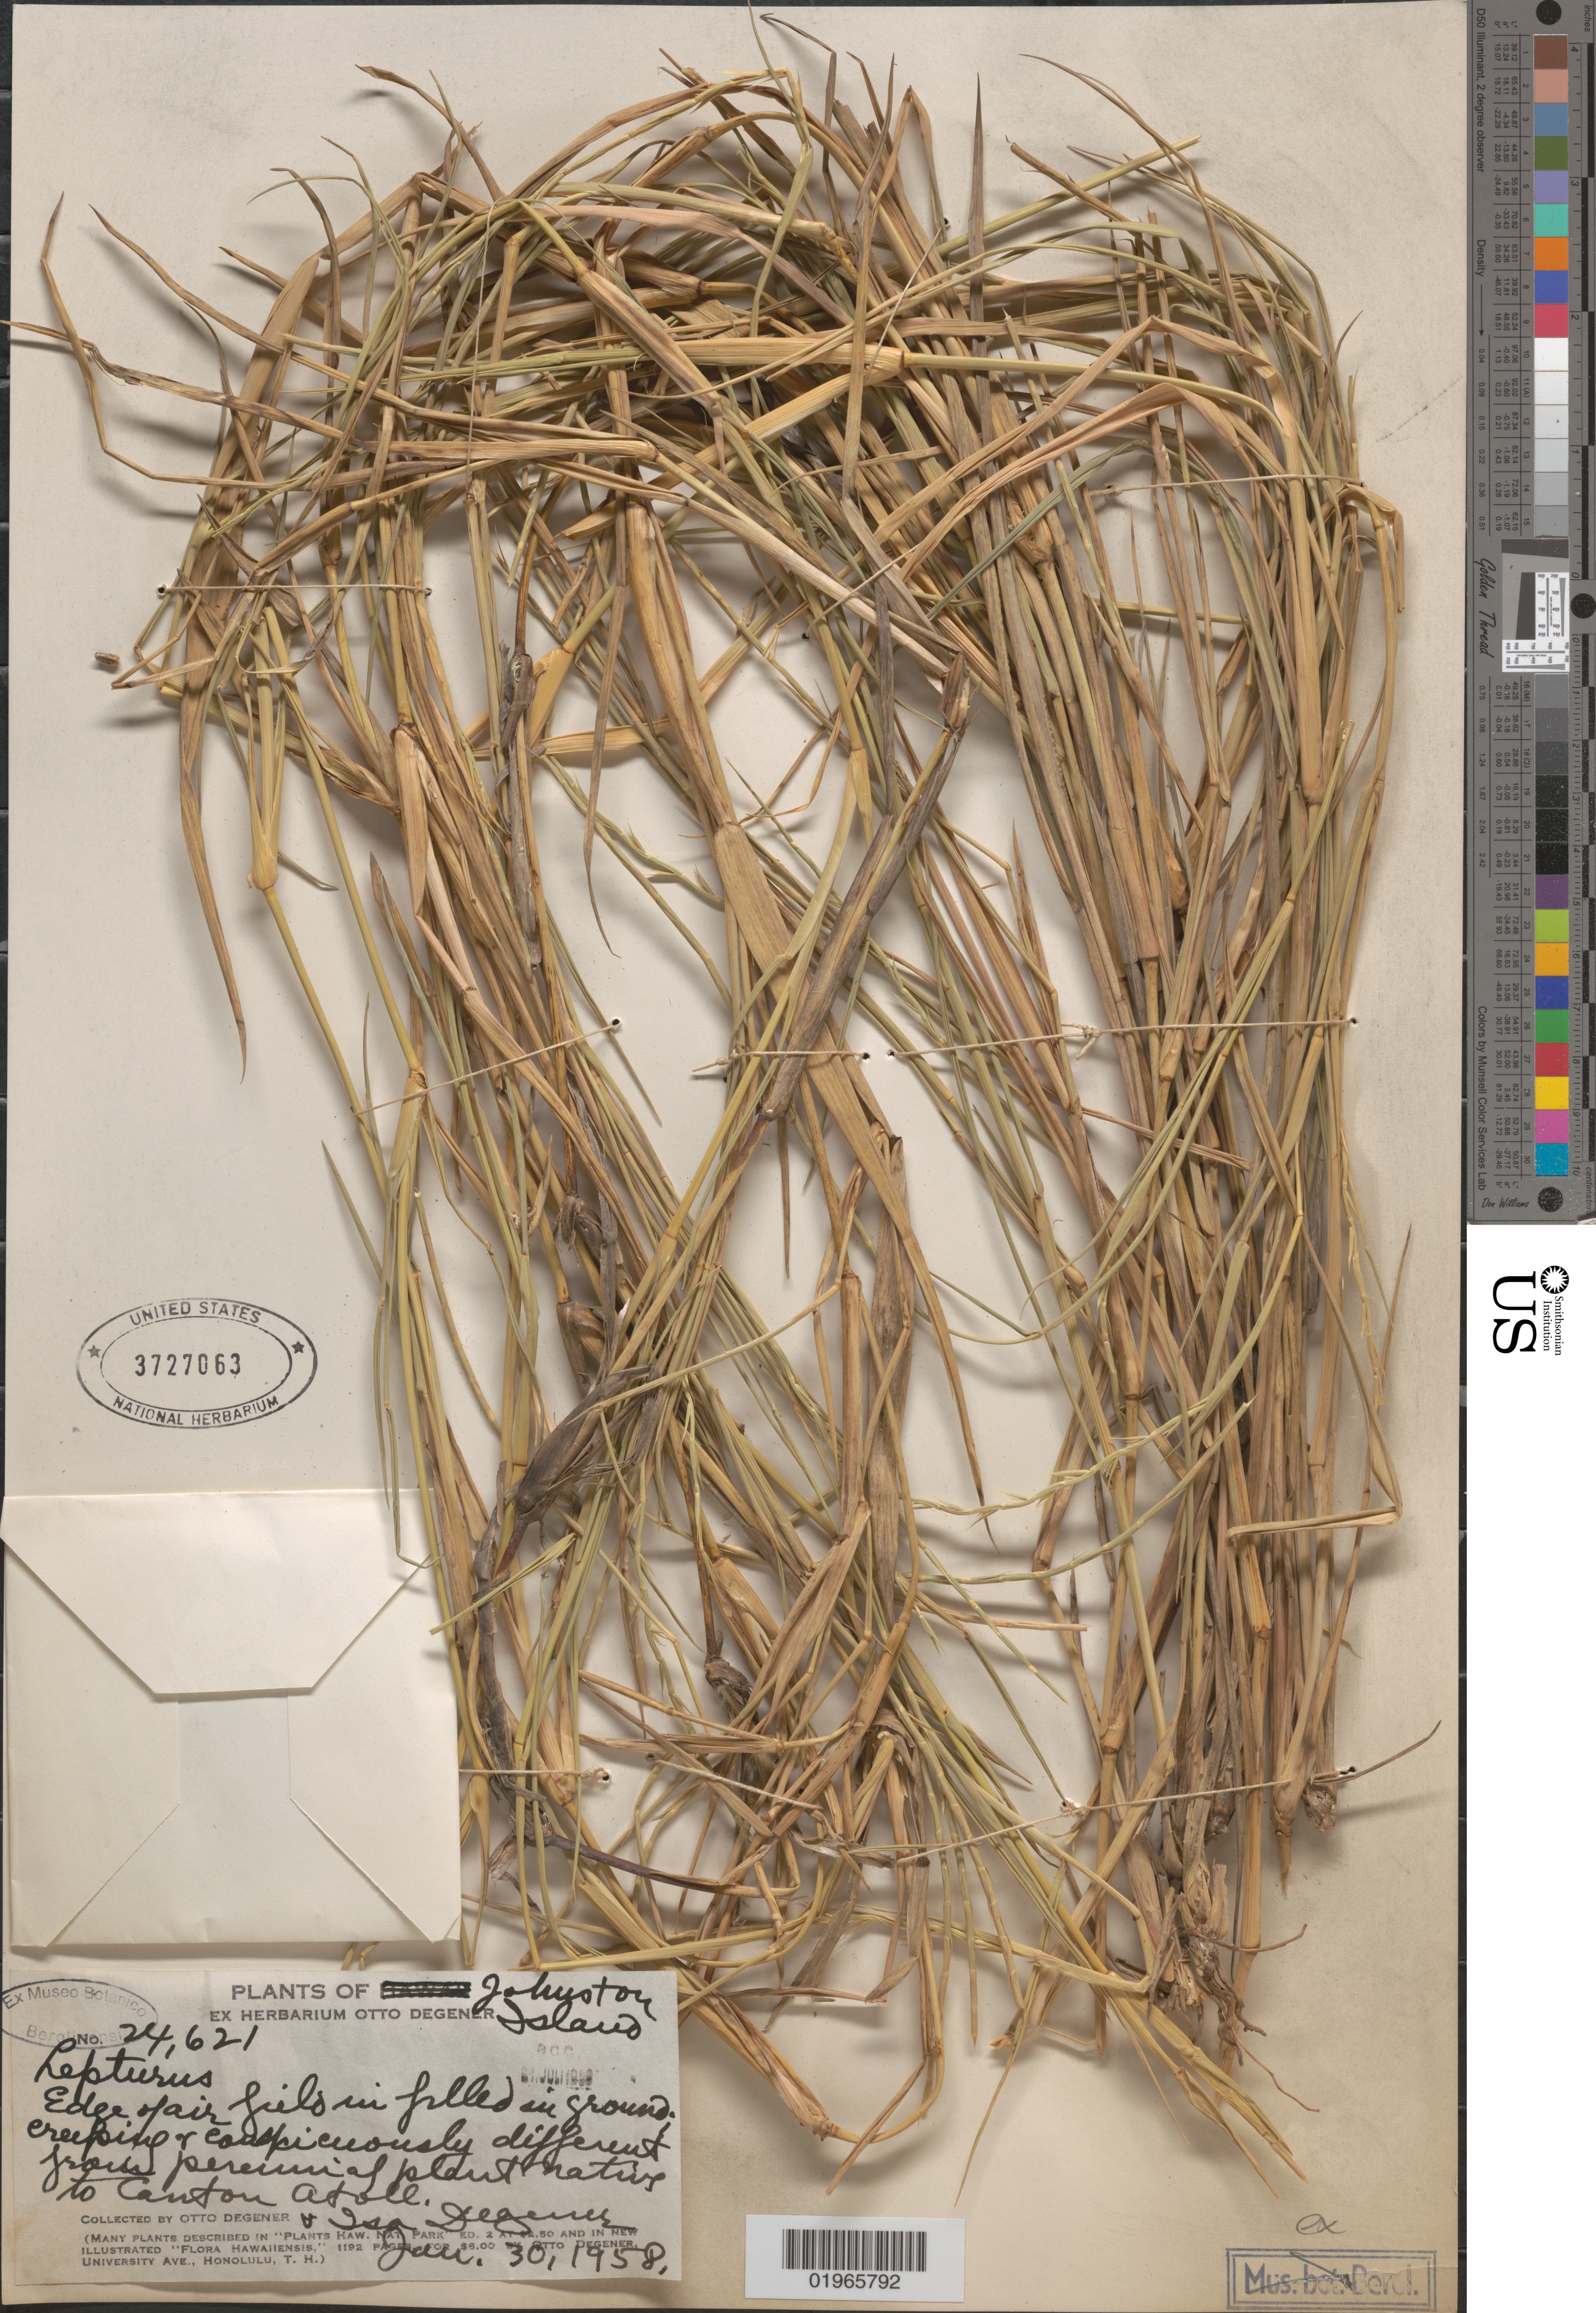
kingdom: Plantae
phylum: Tracheophyta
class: Liliopsida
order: Poales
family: Poaceae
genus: Lepturus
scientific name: Lepturus sp.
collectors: O. Degener & I. Degener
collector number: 24621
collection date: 1958-01-30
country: U.S. Administered Pacific Islands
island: Johnston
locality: Pacific. Johnston Island. Along airport edge.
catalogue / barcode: US 3727063